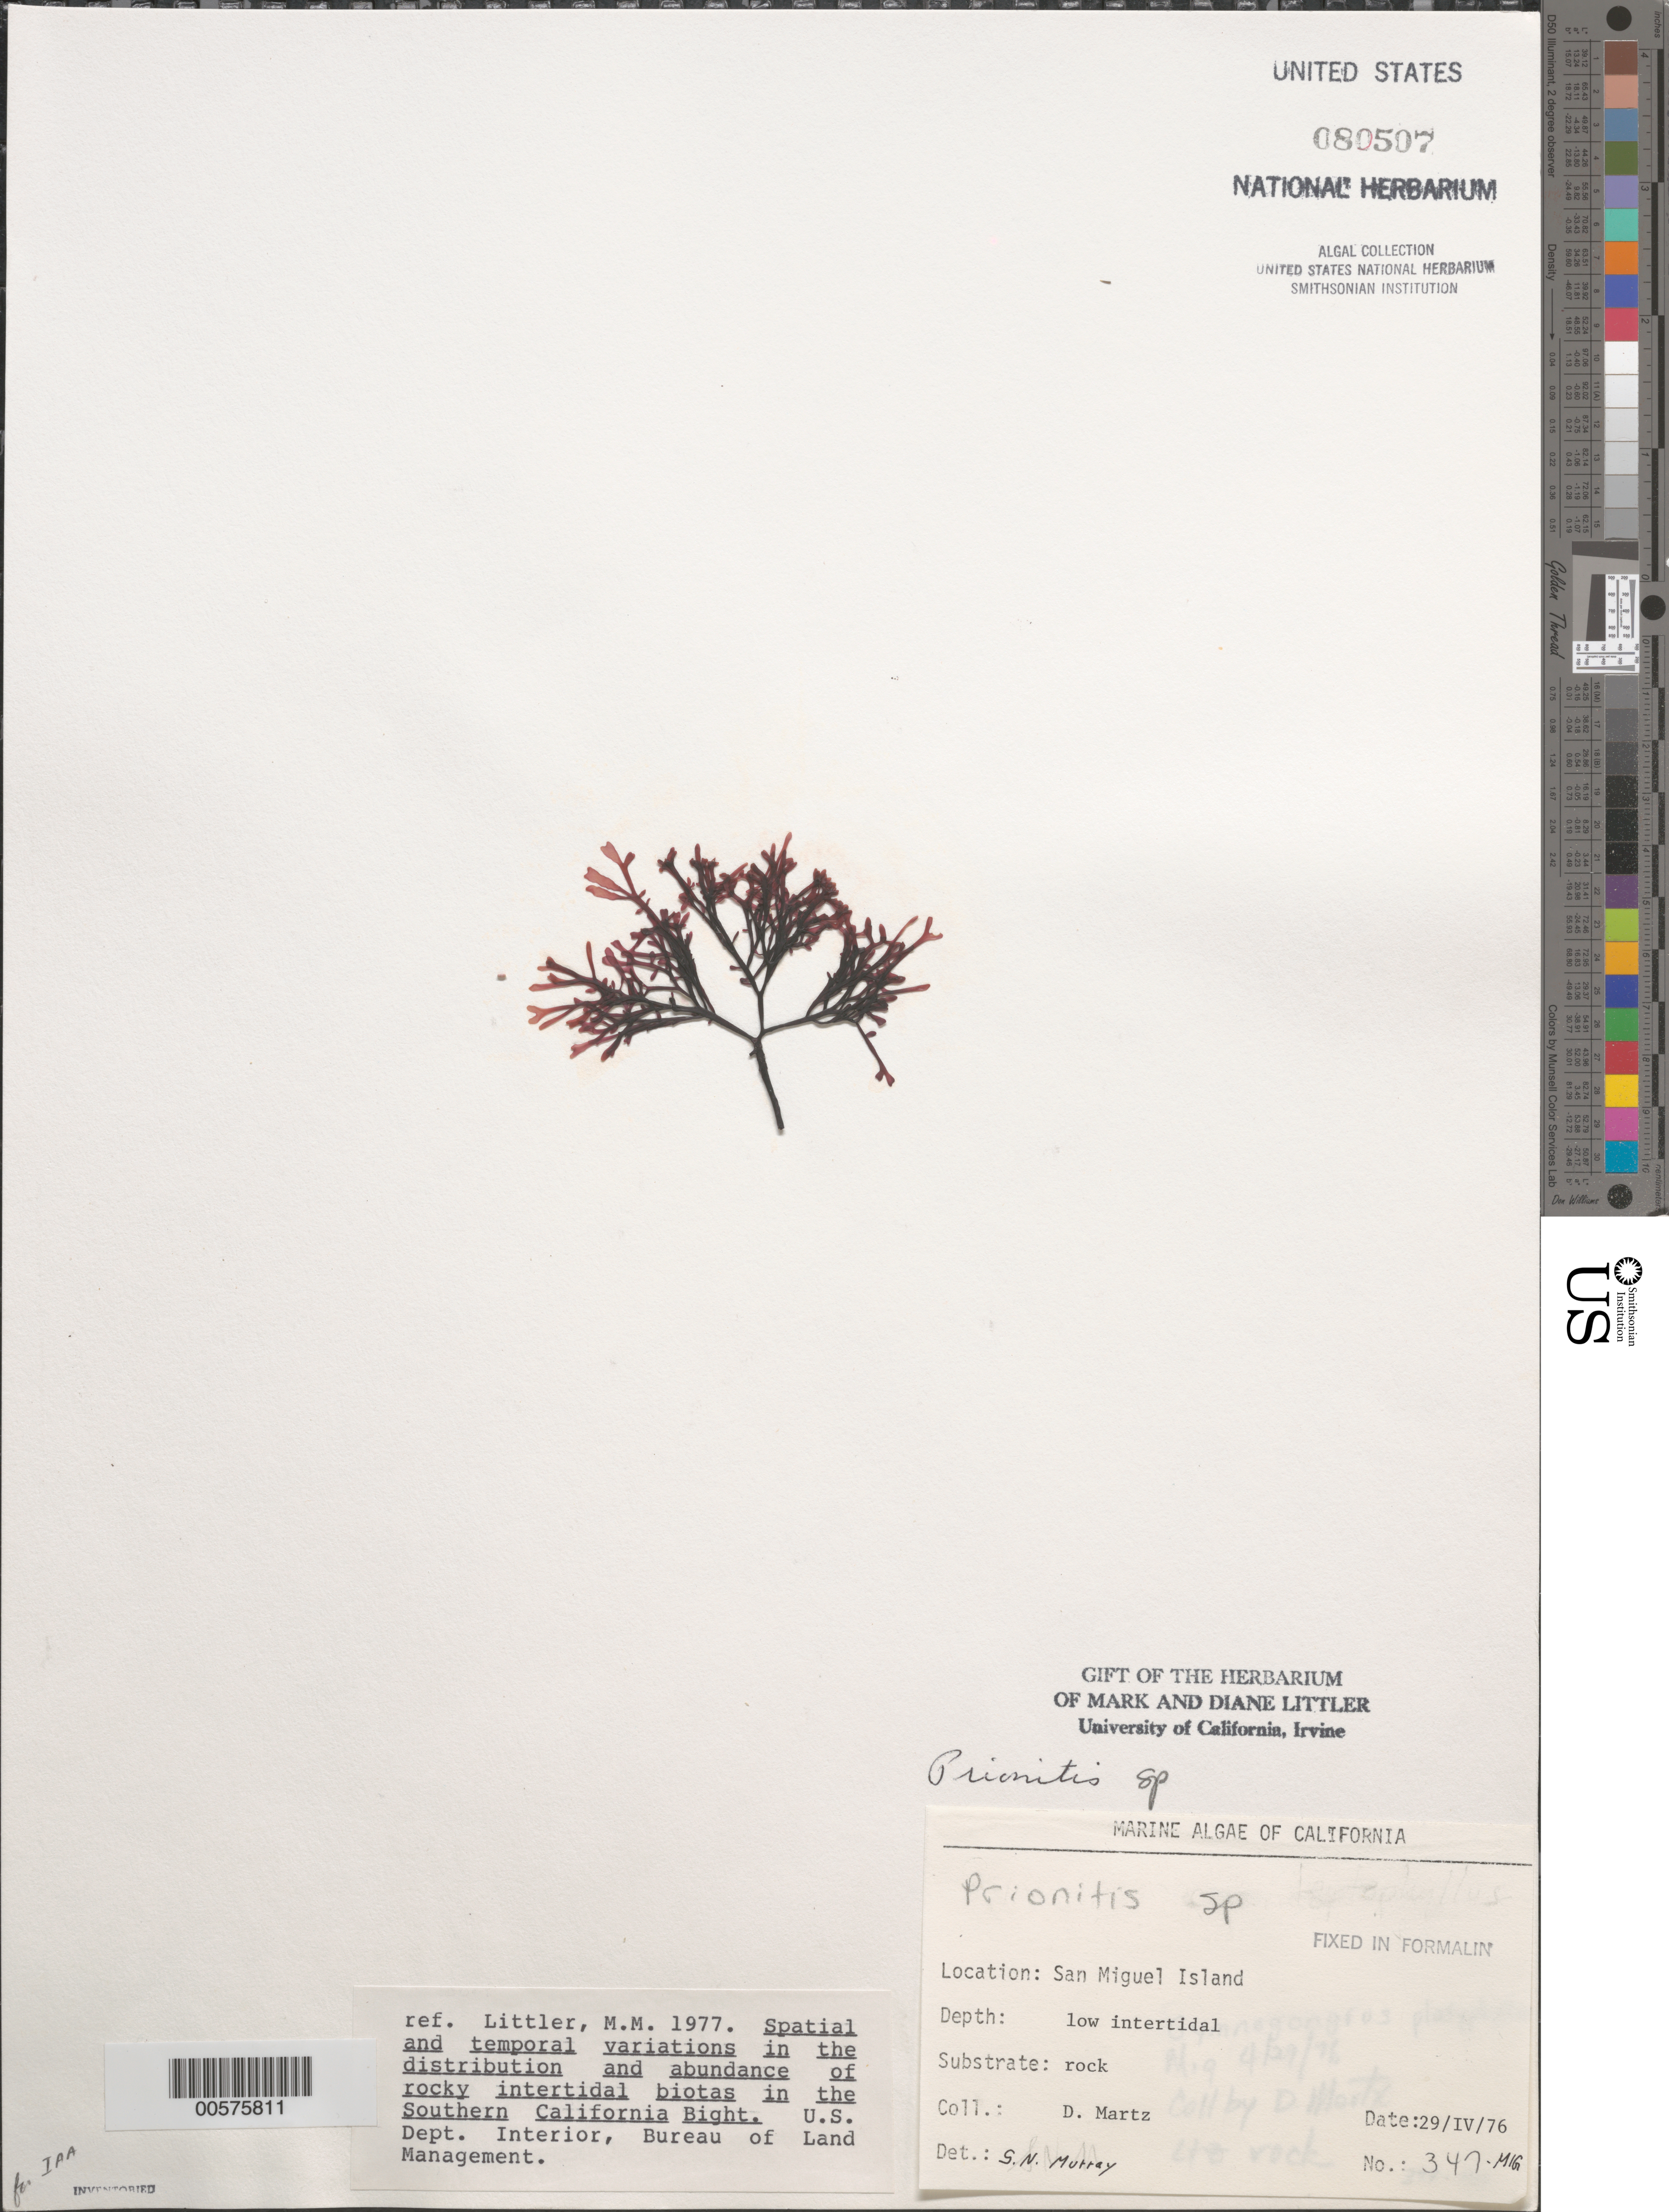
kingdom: Plantae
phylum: Rhodophyta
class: Florideophyceae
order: Cryptonemiales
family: Cryptonemiaceae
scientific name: Prionitis sp.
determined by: Murray, S. N.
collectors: D. Martz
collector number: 347-mig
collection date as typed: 29 Apr 1976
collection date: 1976-04-29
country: United States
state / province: California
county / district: Santa Barbara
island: San Miguel Island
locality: Cuyler Harbor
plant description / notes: BLM-SOCALBIGHT Rocky Intertidal Survey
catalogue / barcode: US 80507